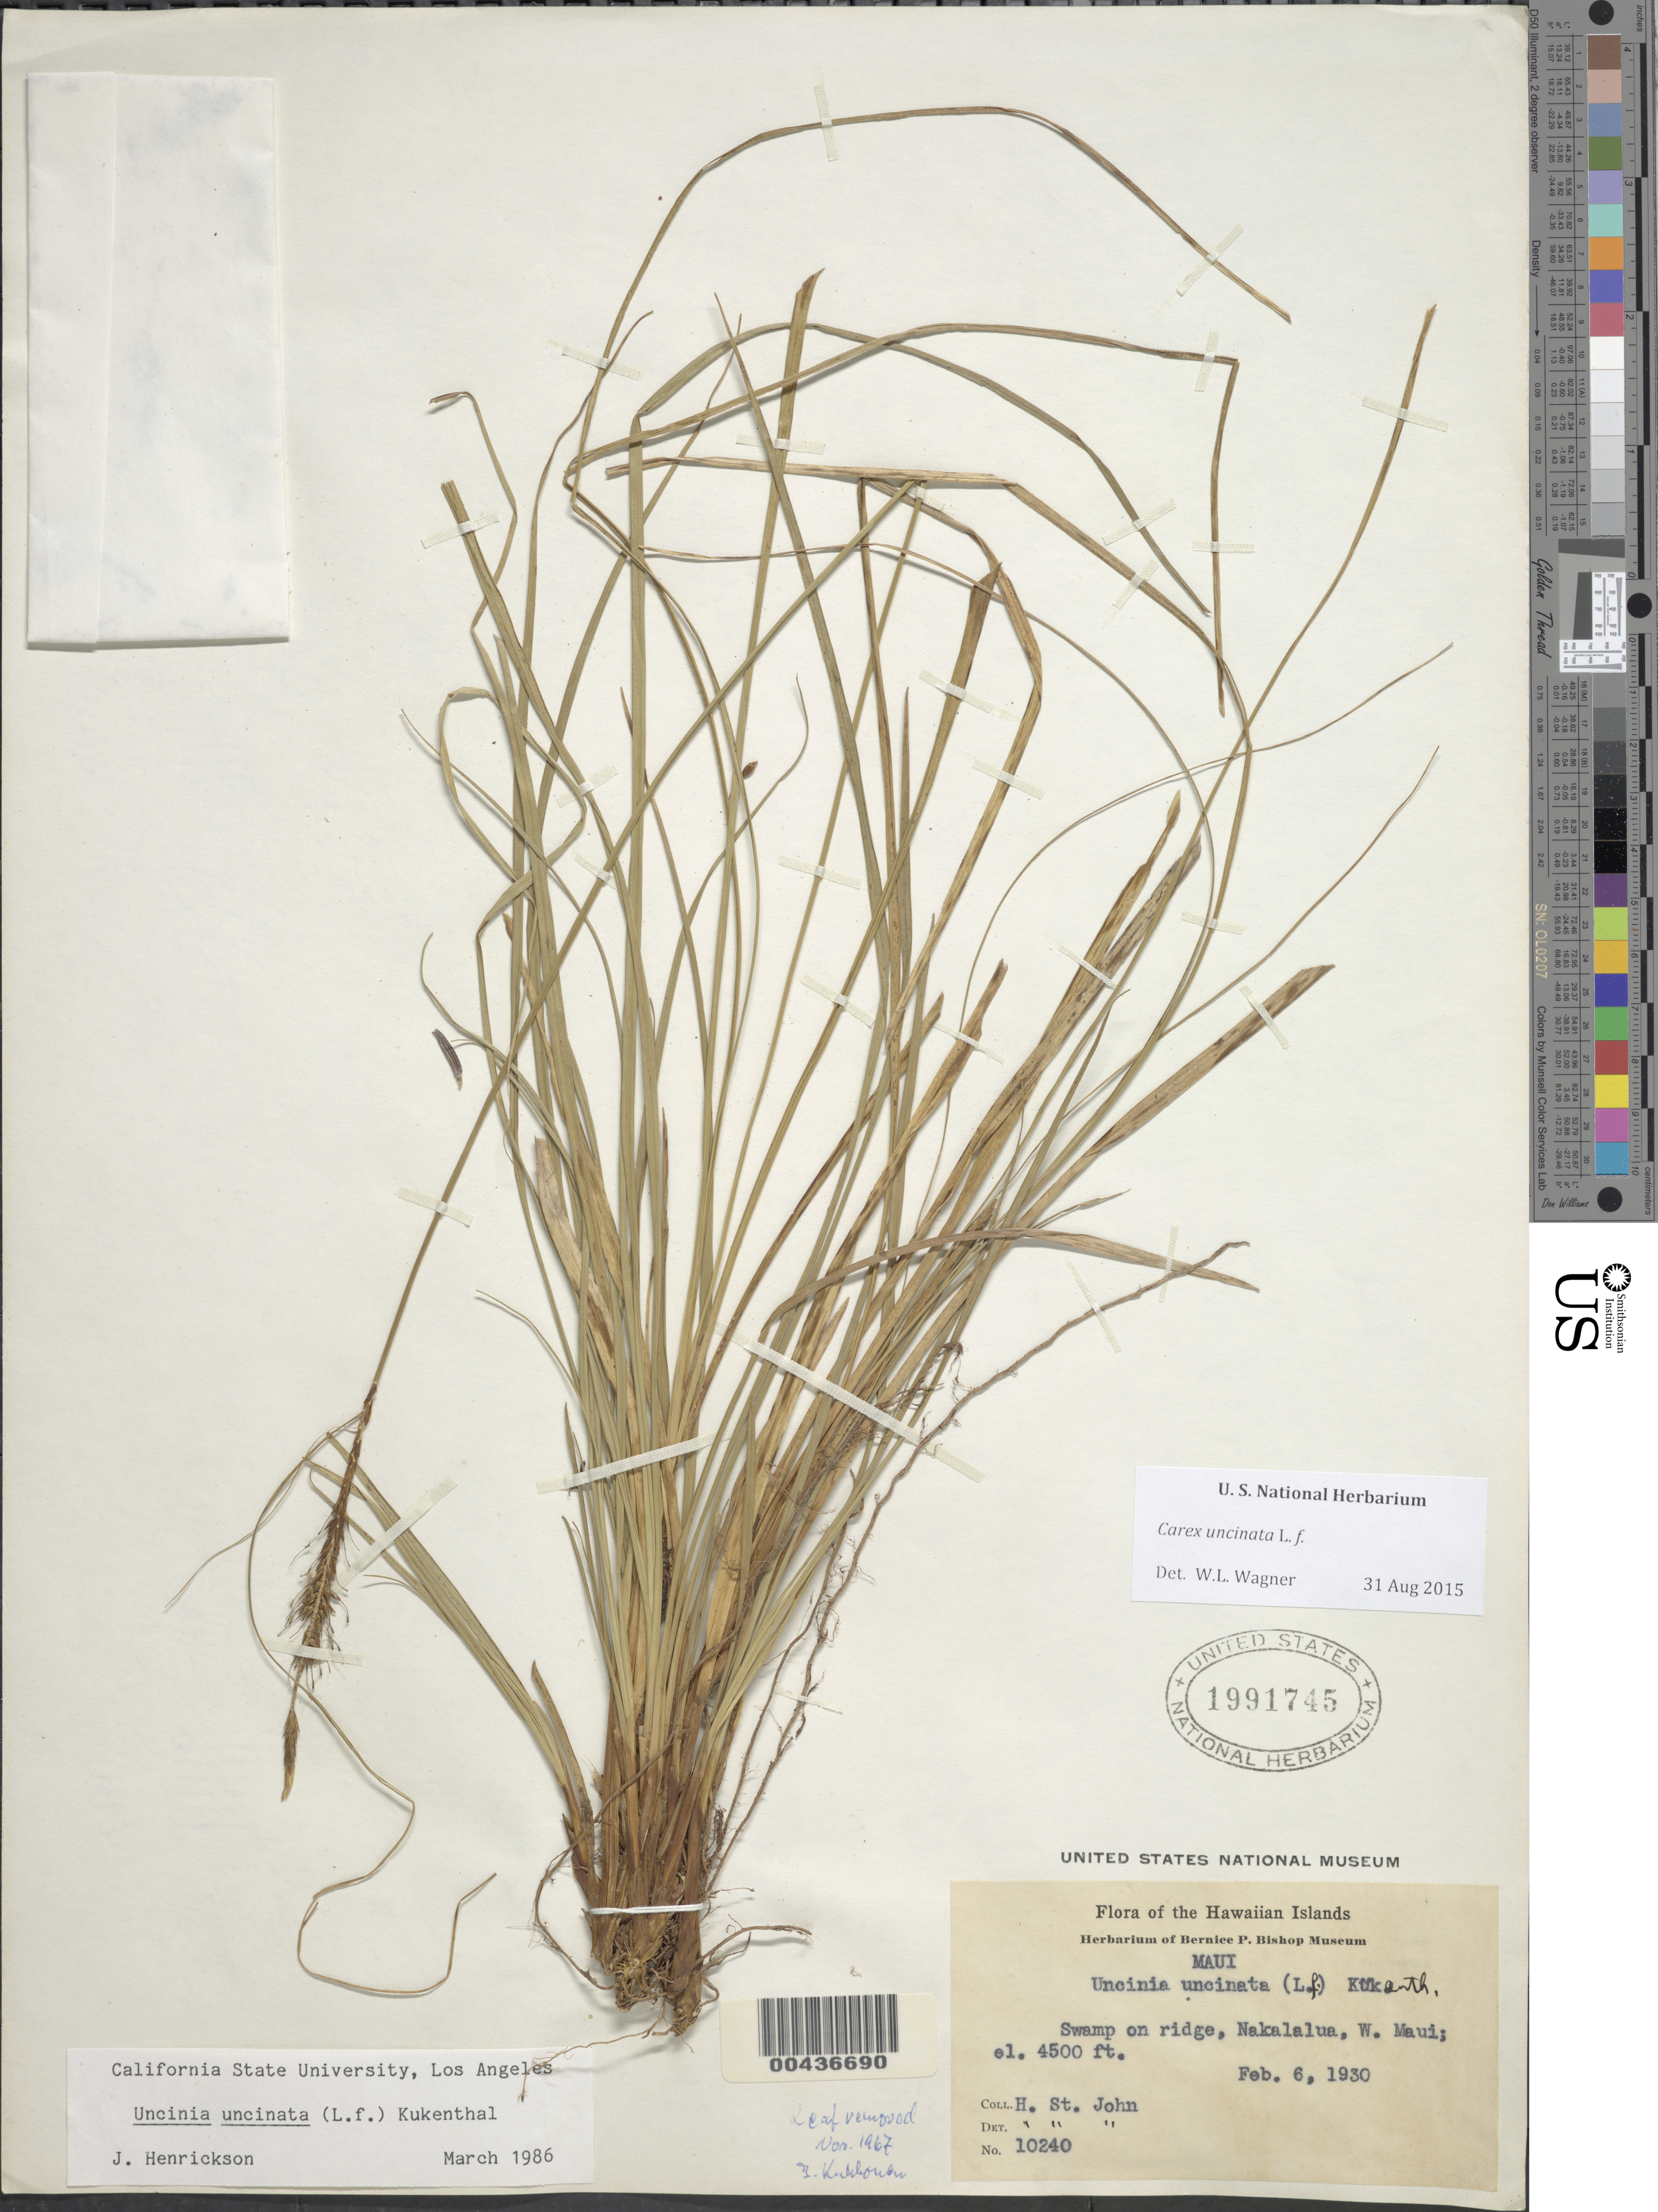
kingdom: Plantae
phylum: Tracheophyta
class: Liliopsida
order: Poales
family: Cyperaceae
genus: Carex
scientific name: Carex uncinata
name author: L. f.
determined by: Wagner, W. L., (BOT), Smithsonian Institution - National Museum of Natural History (UNITED STATES)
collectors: H. St. John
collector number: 10240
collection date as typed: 6 Feb 1930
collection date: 1930-02-06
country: United States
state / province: Hawaii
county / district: Maui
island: Maui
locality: swamp on ridge, Hakalalua, West Maui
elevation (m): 1372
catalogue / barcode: US 1991745